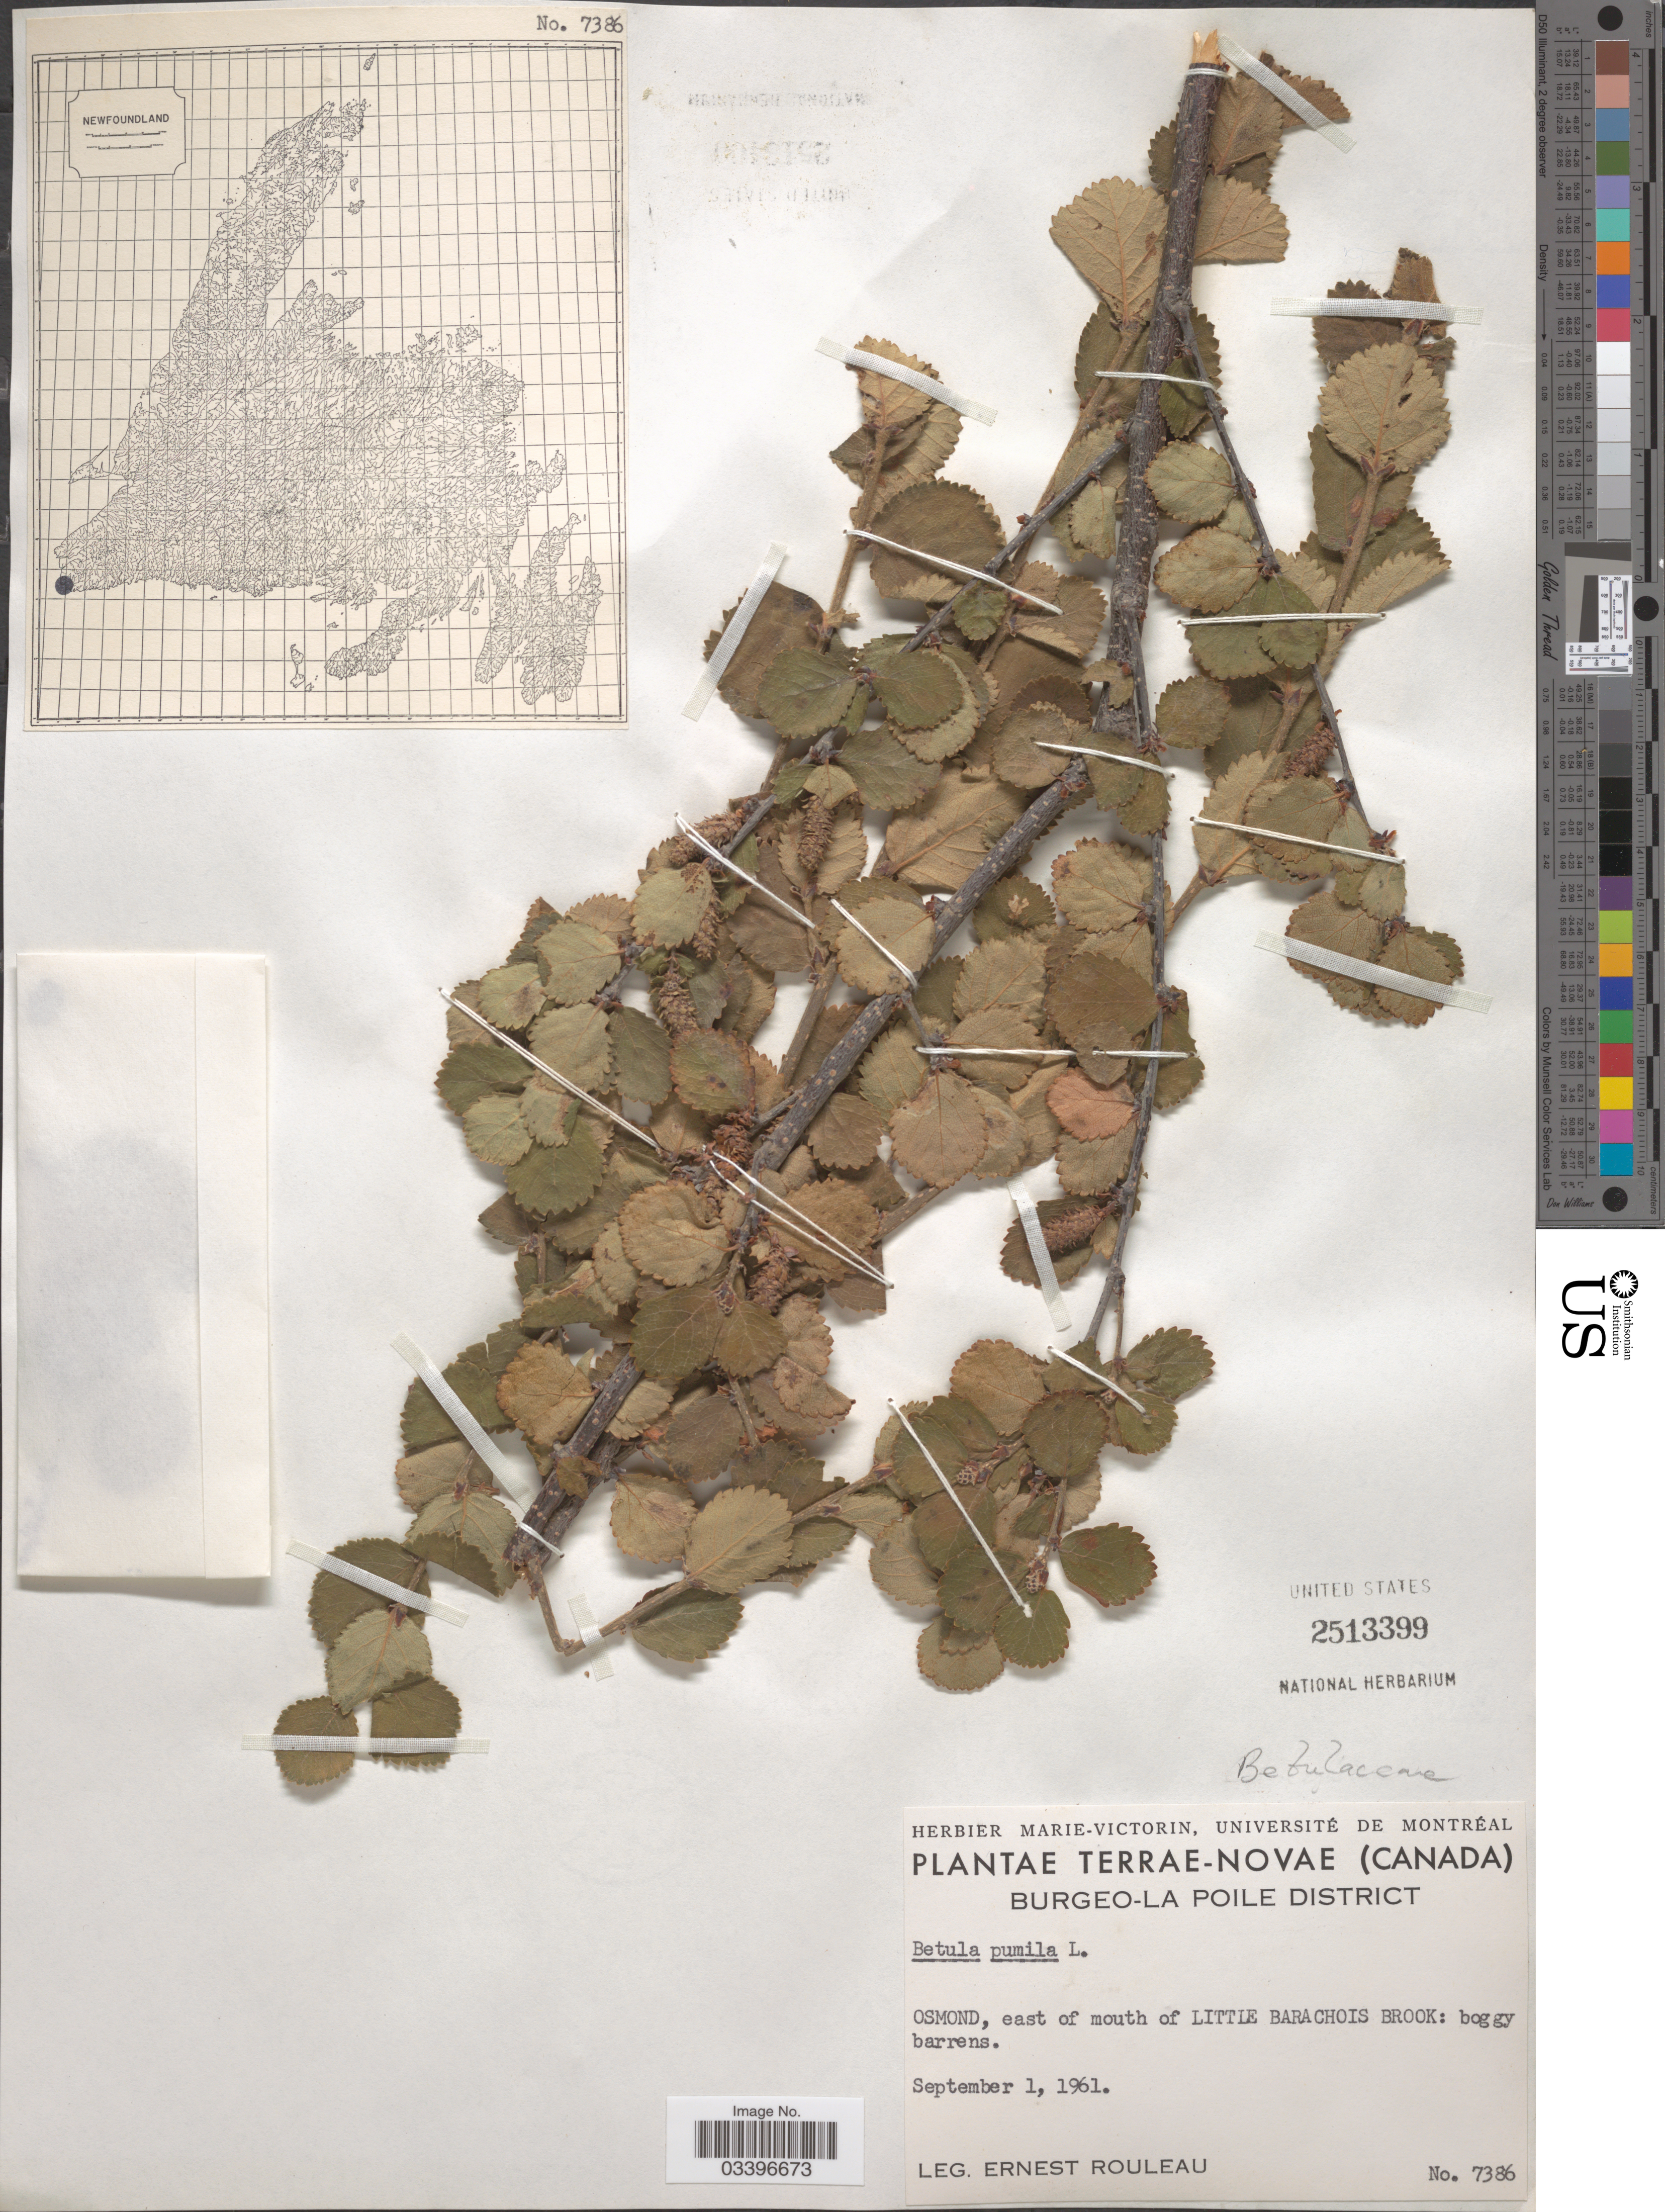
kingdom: Plantae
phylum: Tracheophyta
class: Magnoliopsida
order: Fagales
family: Betulaceae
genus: Betula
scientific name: Betula pumila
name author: L.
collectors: E. Rouleau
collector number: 7386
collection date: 1961-09-01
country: Canada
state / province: Newfoundland and Labrador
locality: Terrae-Novae, Burgeo-La Poile District. Osmond, east of mouth of Little Barachois Brook: boggy barrens.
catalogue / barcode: US 2513399